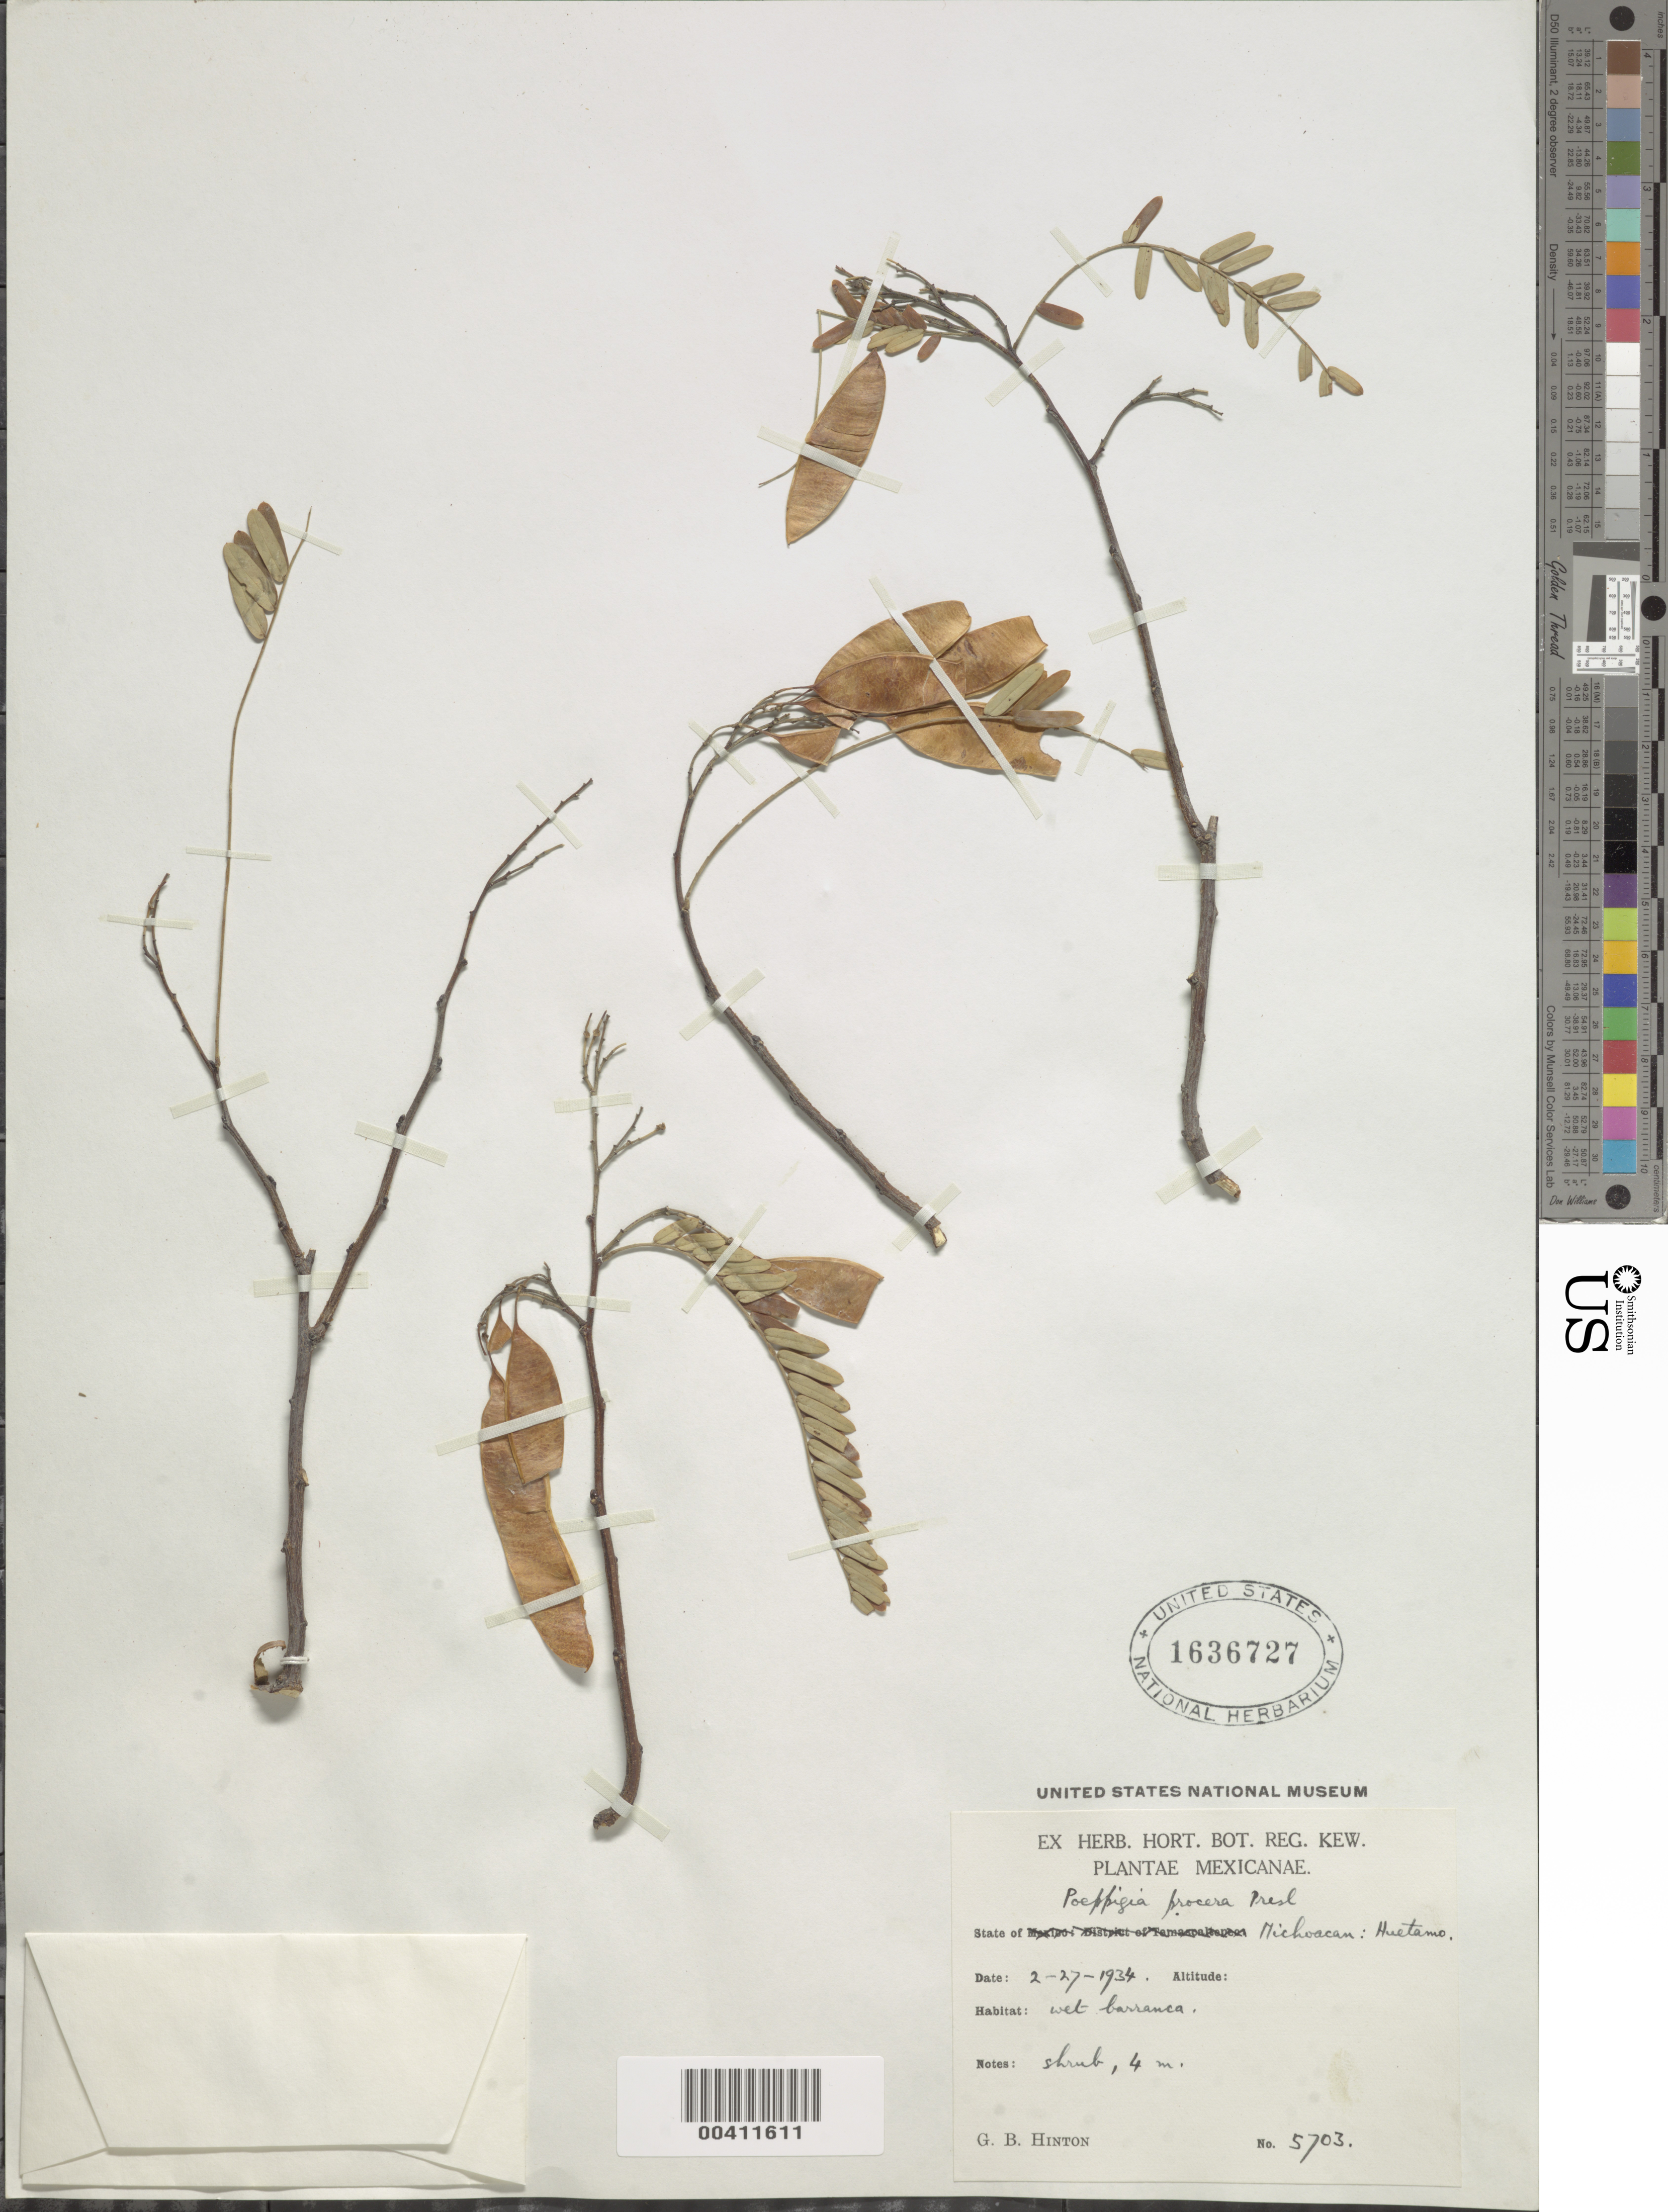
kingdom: Plantae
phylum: Tracheophyta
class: Magnoliopsida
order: Fabales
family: Fabaceae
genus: Poeppigia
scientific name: Poeppigia procera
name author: C. Presl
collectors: G. B. Hinton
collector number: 5703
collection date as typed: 27 Feb 1934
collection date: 1934-02-27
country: Mexico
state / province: Michoacán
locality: Huetamo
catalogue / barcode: US 1636727